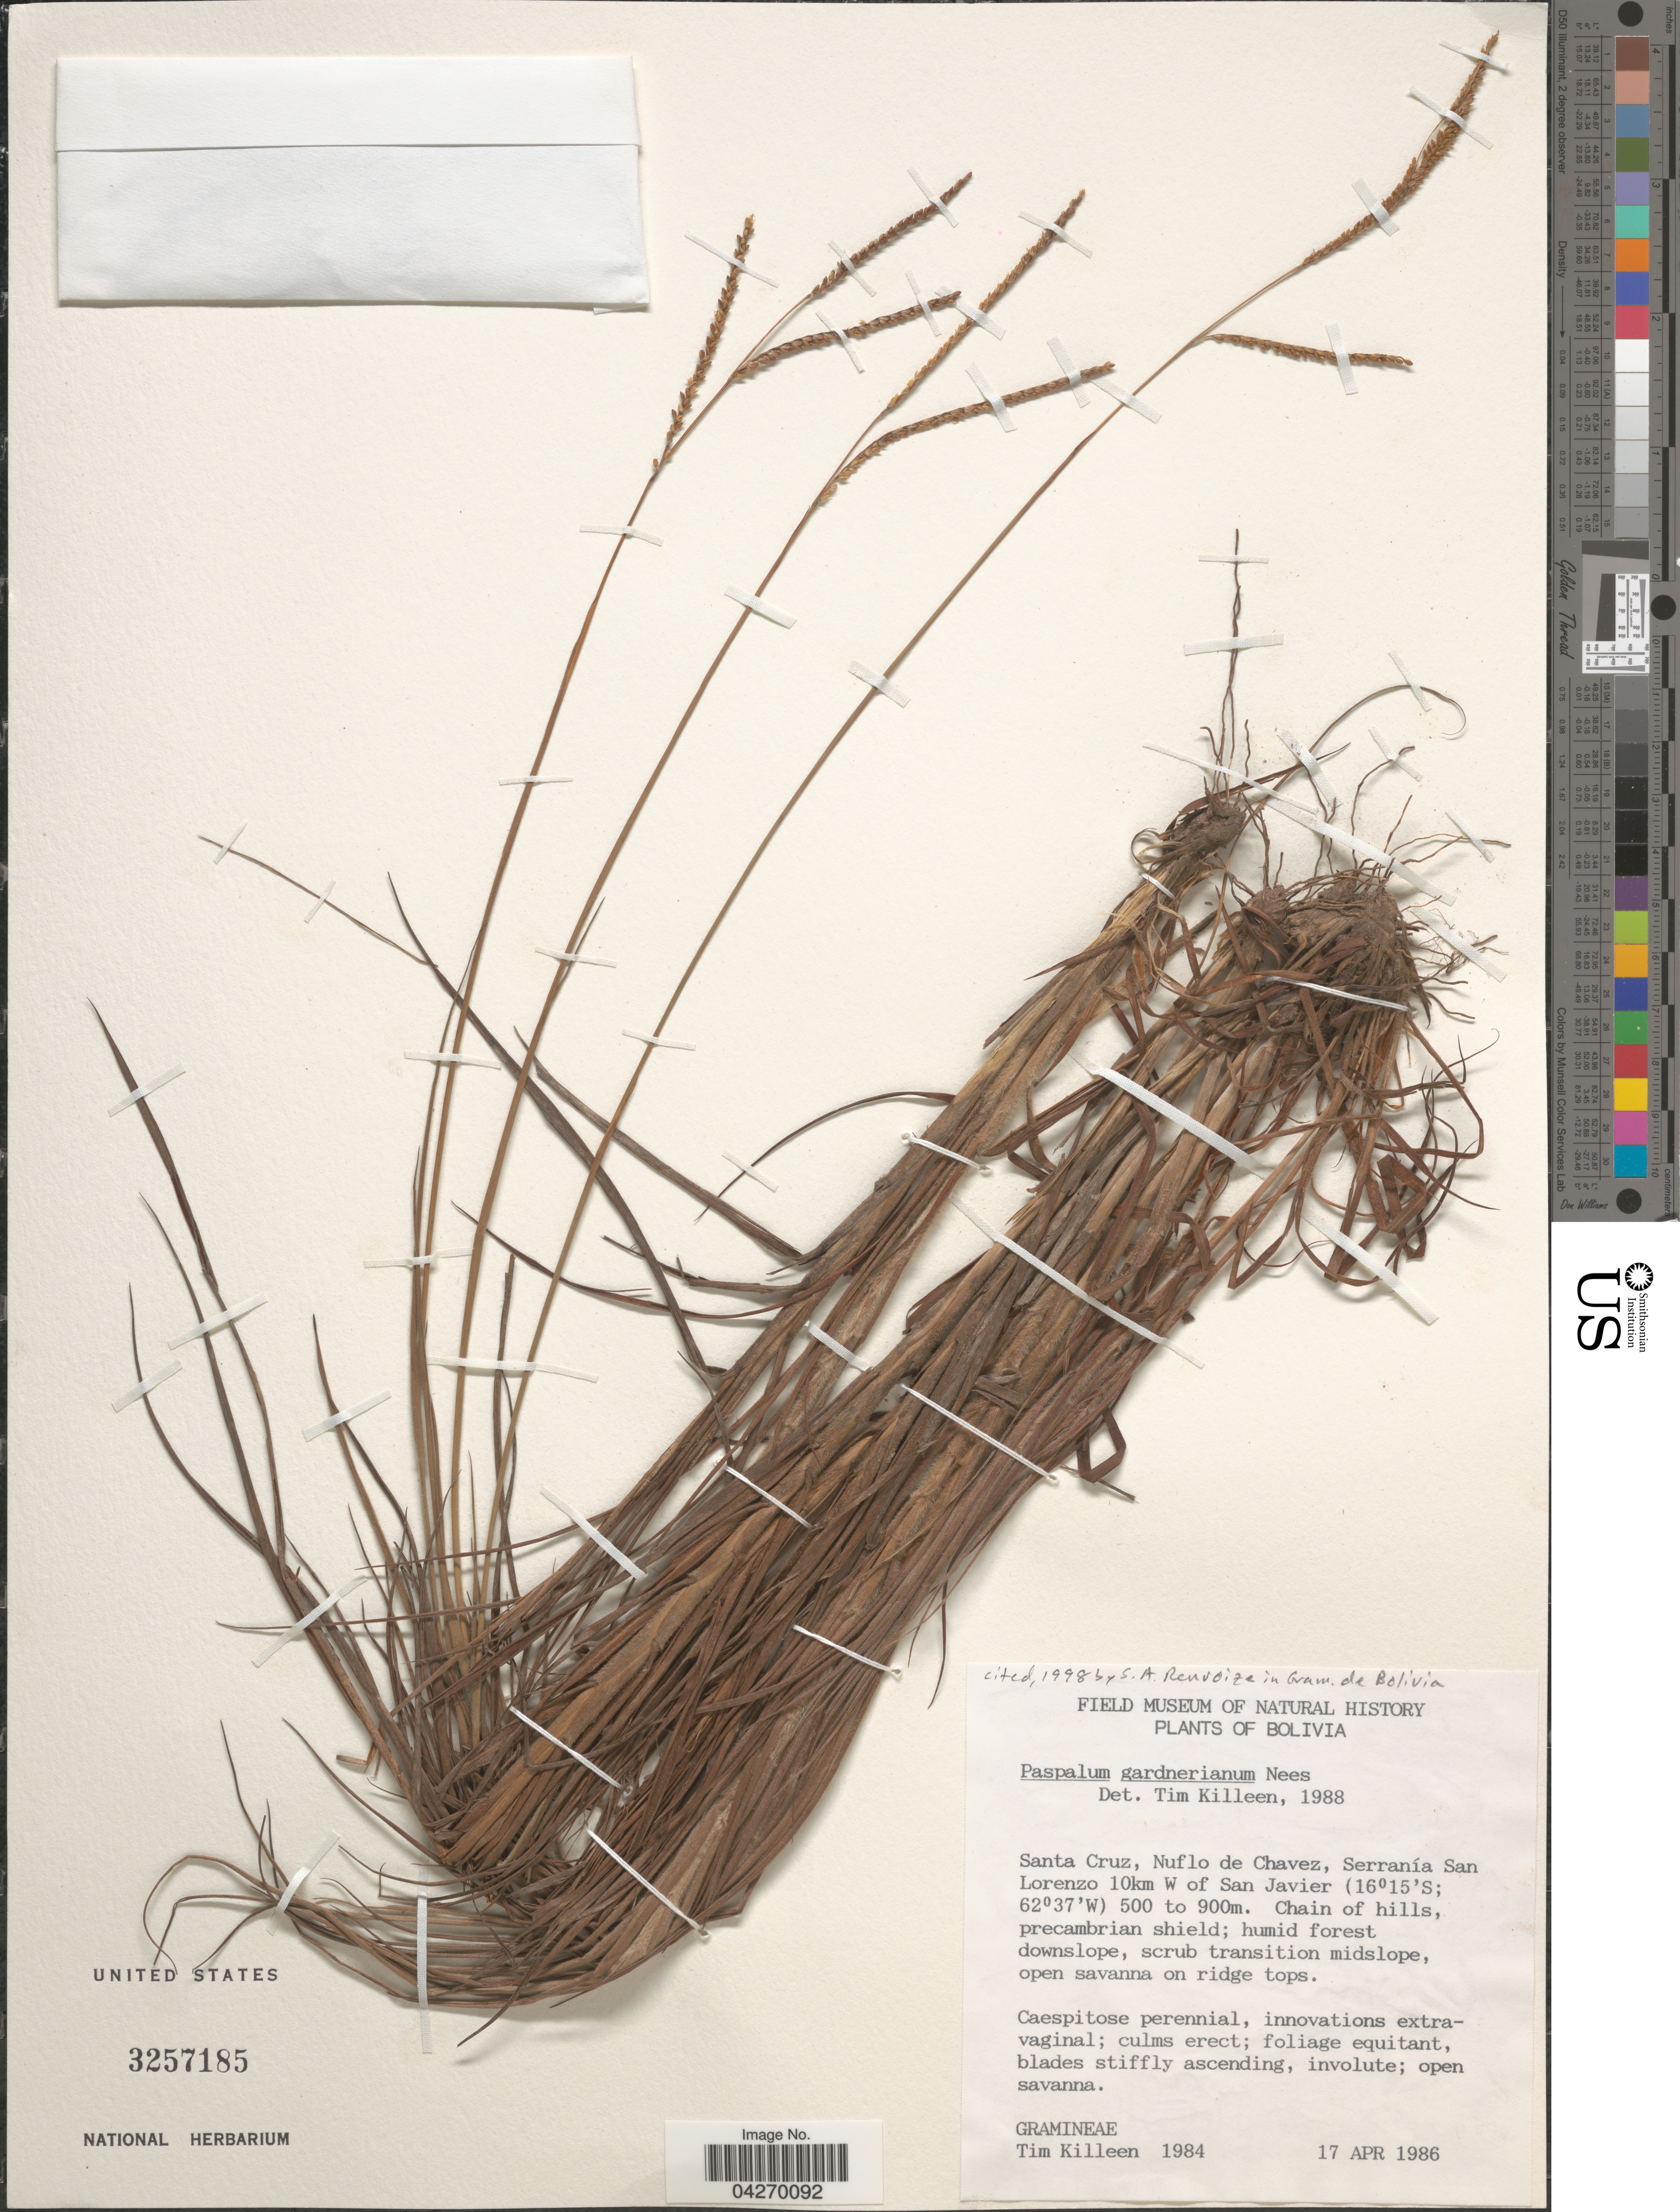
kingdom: Plantae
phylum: Tracheophyta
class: Liliopsida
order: Poales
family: Poaceae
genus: Paspalum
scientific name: Paspalum gardnerianum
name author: Nees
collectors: T. J. Killeen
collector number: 1984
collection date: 1986-04-17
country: Bolivia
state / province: Santa Cruz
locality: Nuflo de Chavez, Serranía San Lorenzo 10km W of San Javier.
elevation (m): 900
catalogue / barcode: US 3257185